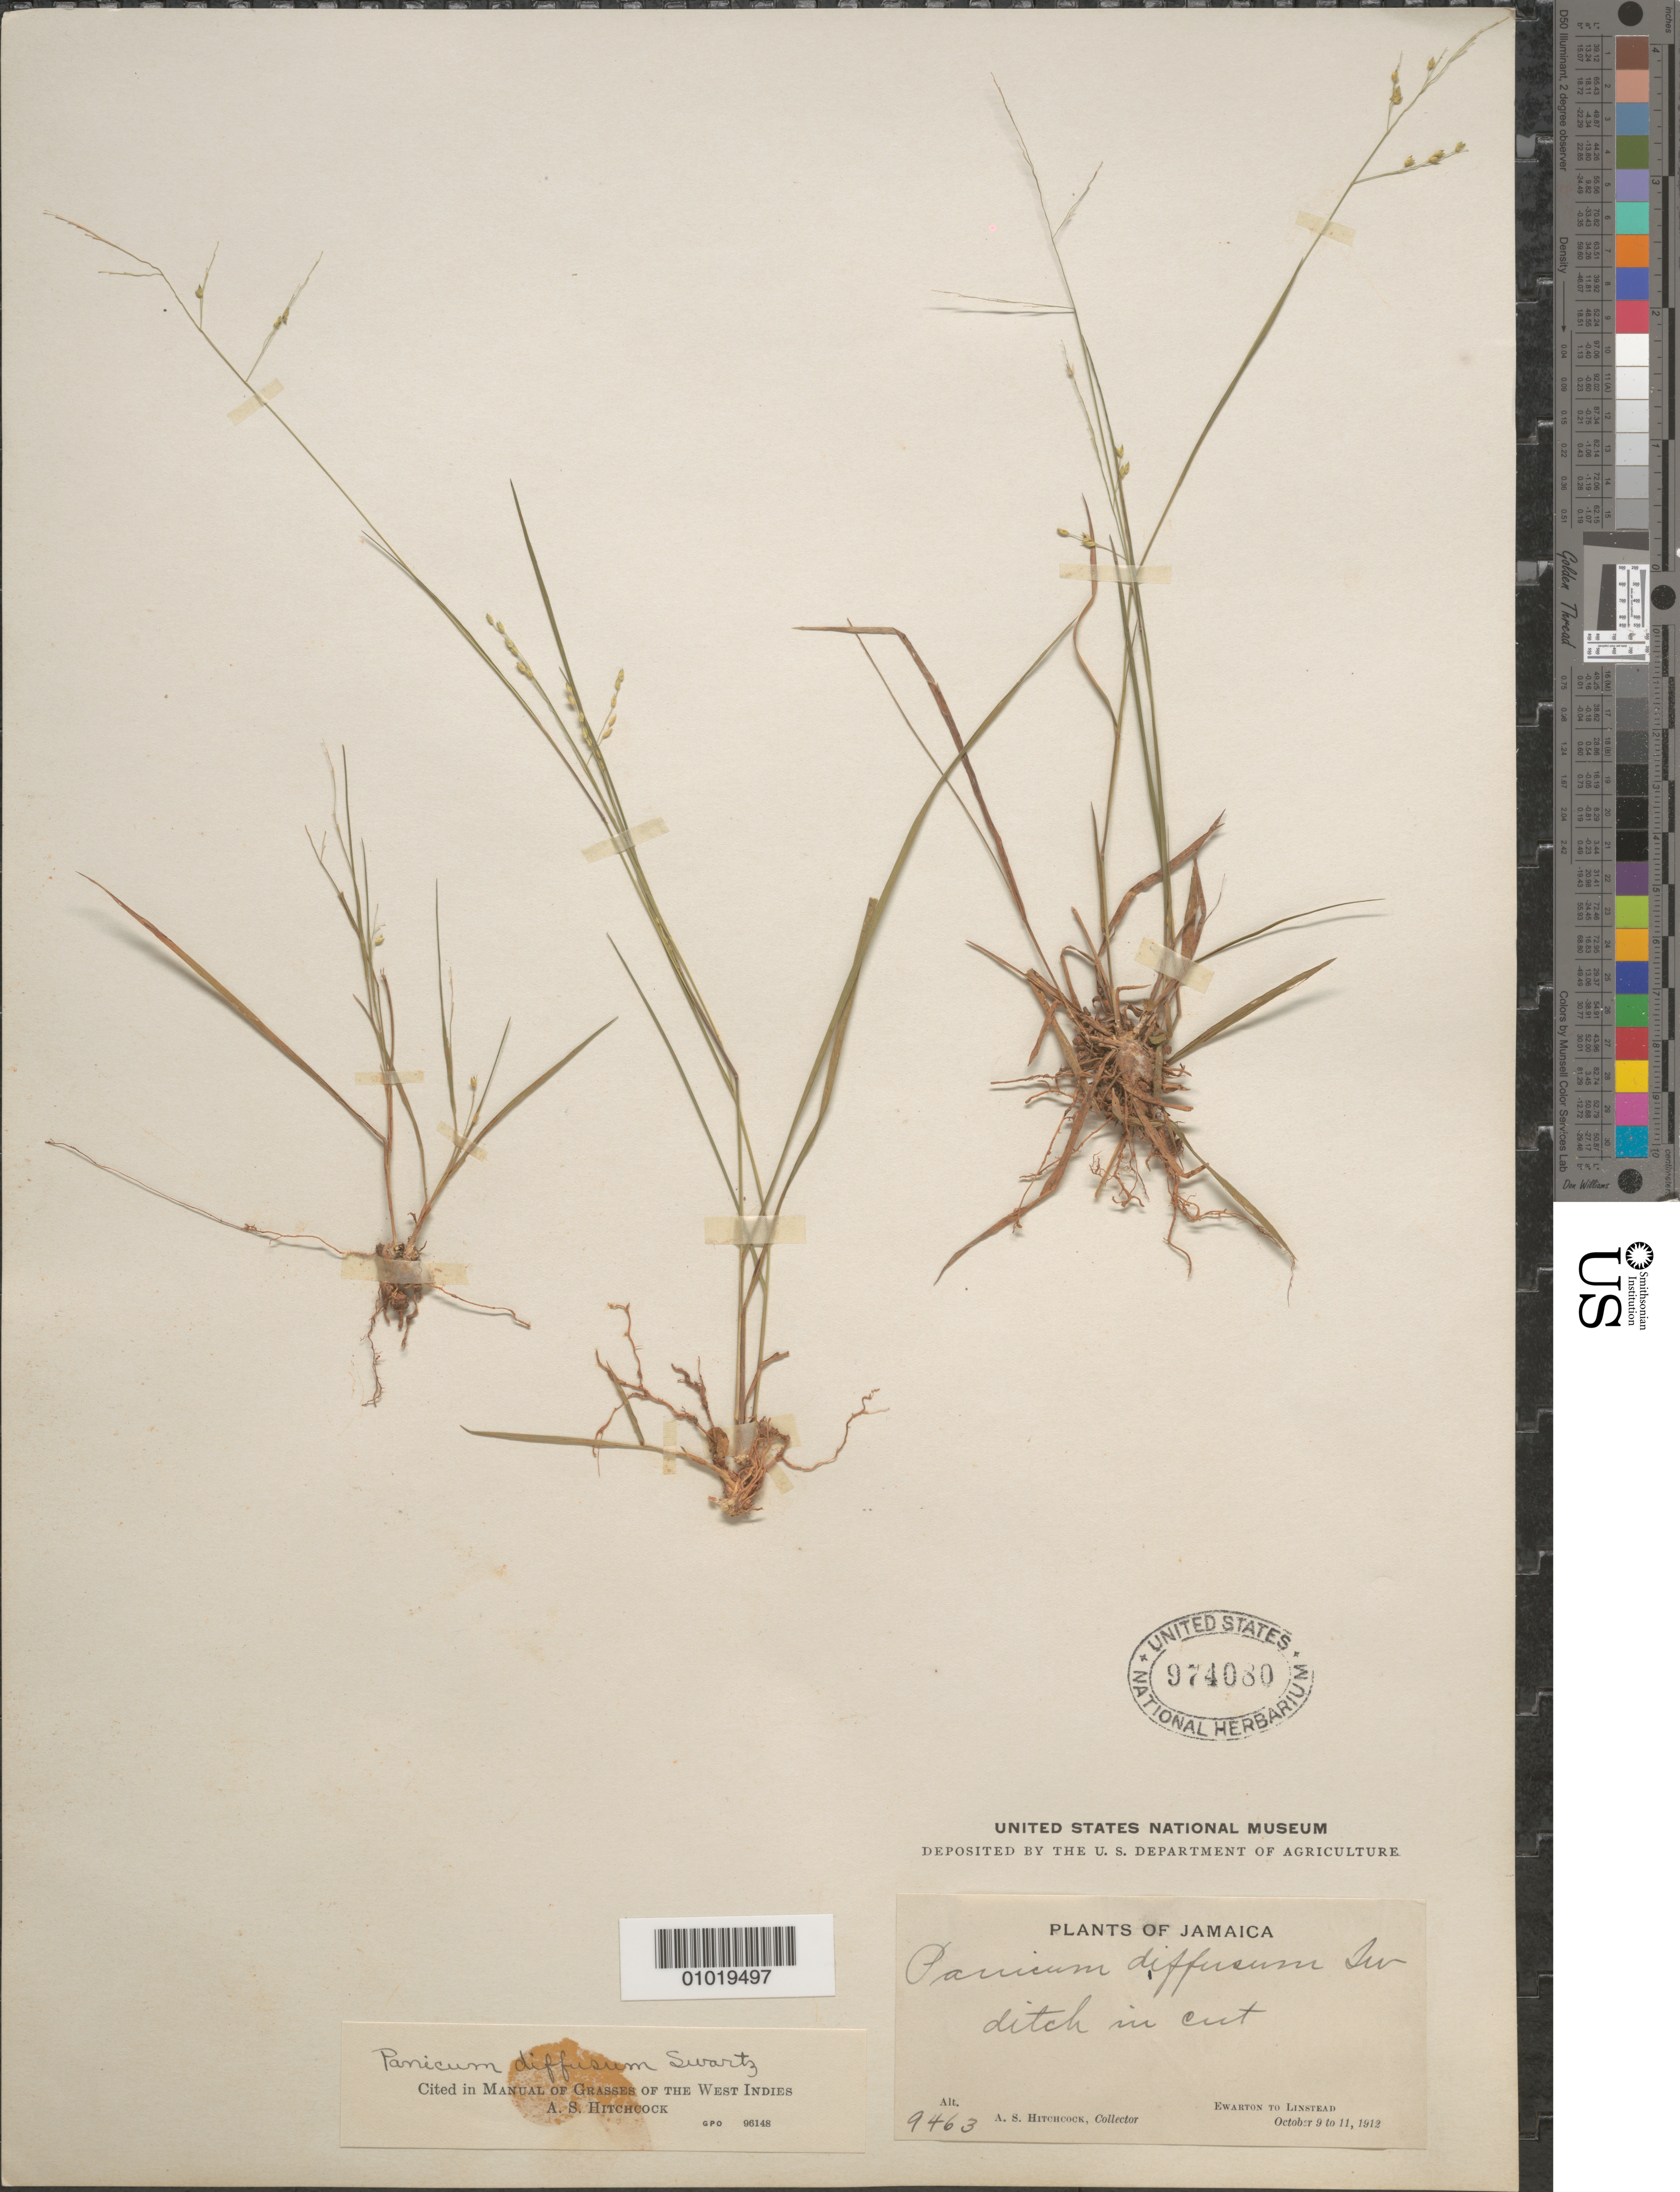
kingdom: Plantae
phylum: Tracheophyta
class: Liliopsida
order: Poales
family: Poaceae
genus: Panicum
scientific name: Panicum diffusum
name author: Sw.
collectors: A. S. Hitchcock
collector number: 9463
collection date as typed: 09 Oct 1912 to 11 Oct 1912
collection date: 1912-10-09/1912-10-11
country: Jamaica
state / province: Saint Catherine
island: Jamaica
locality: Ewarton to Linstead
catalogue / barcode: US 974080